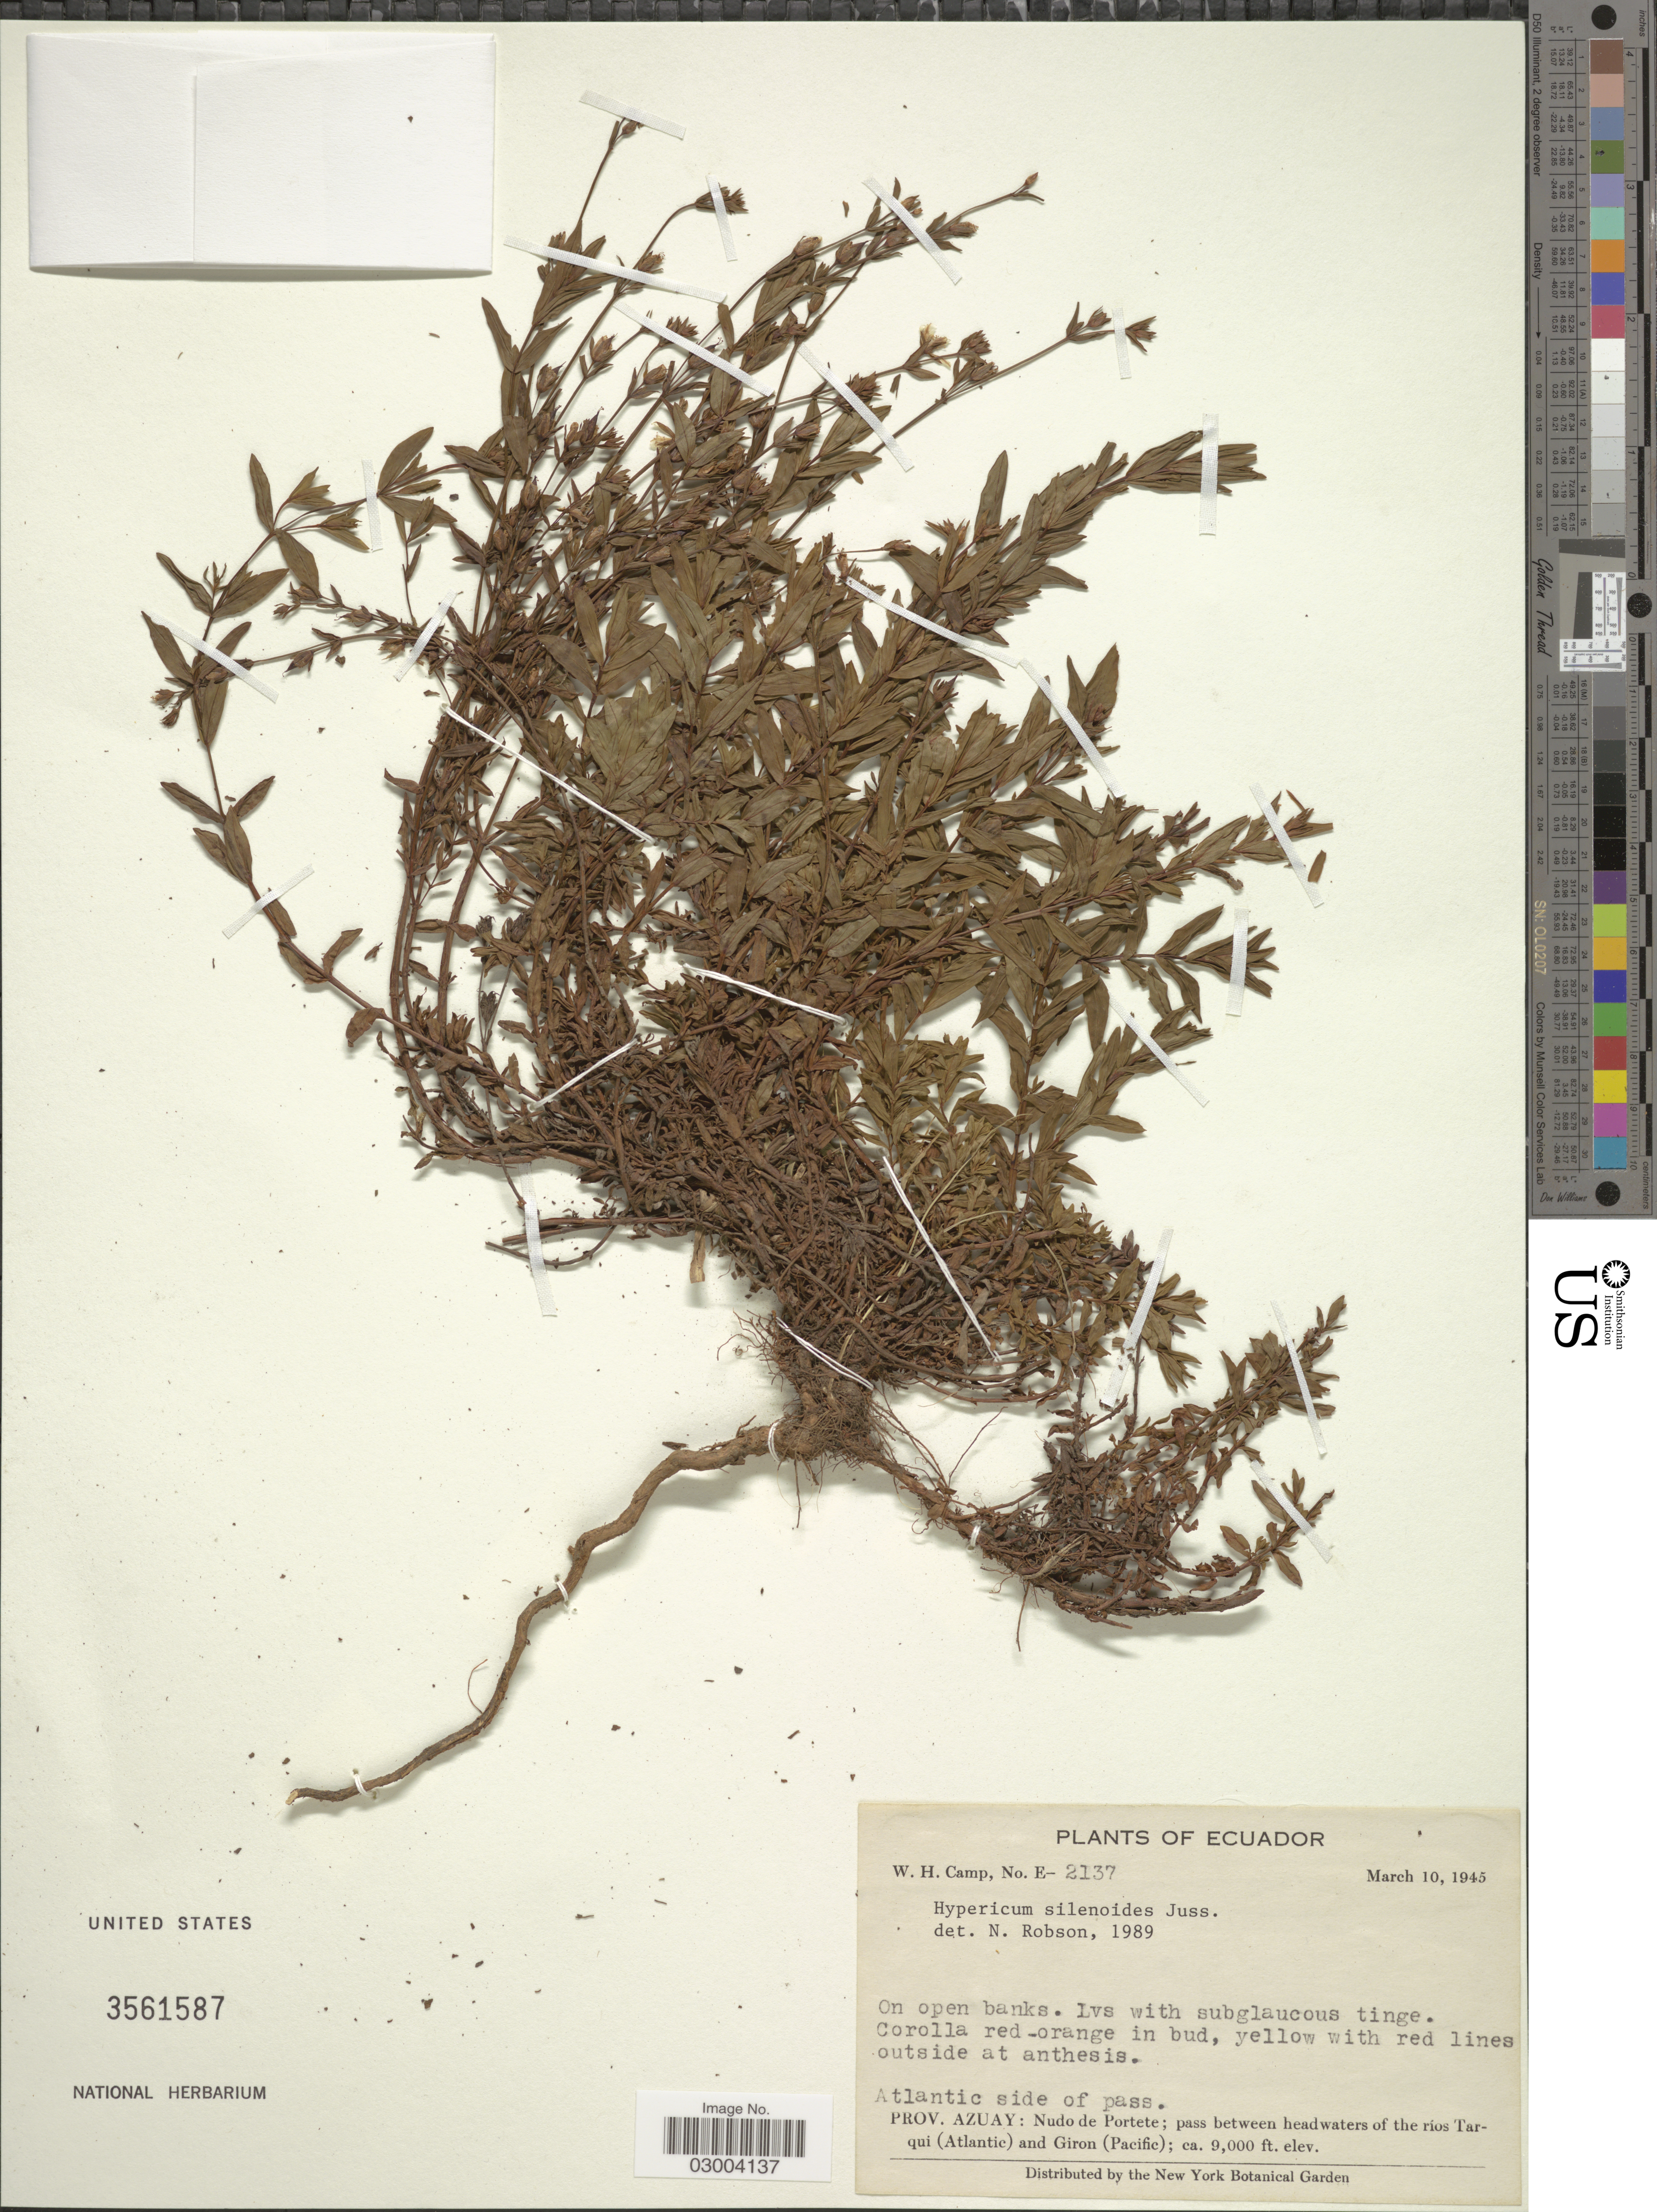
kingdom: Plantae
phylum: Tracheophyta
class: Magnoliopsida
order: Malpighiales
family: Hypericaceae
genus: Hypericum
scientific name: Hypericum silenoides subsp. silenoides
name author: Juss.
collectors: W. H. Camp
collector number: E-2137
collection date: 1945-03-10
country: Ecuador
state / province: Azuay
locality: Nudo de Portete; pass between headwaters of the ríos Tarqui (Atlantic) and Giron (Pacific), Atlantic side of pass.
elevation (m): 2743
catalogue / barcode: US 3561587